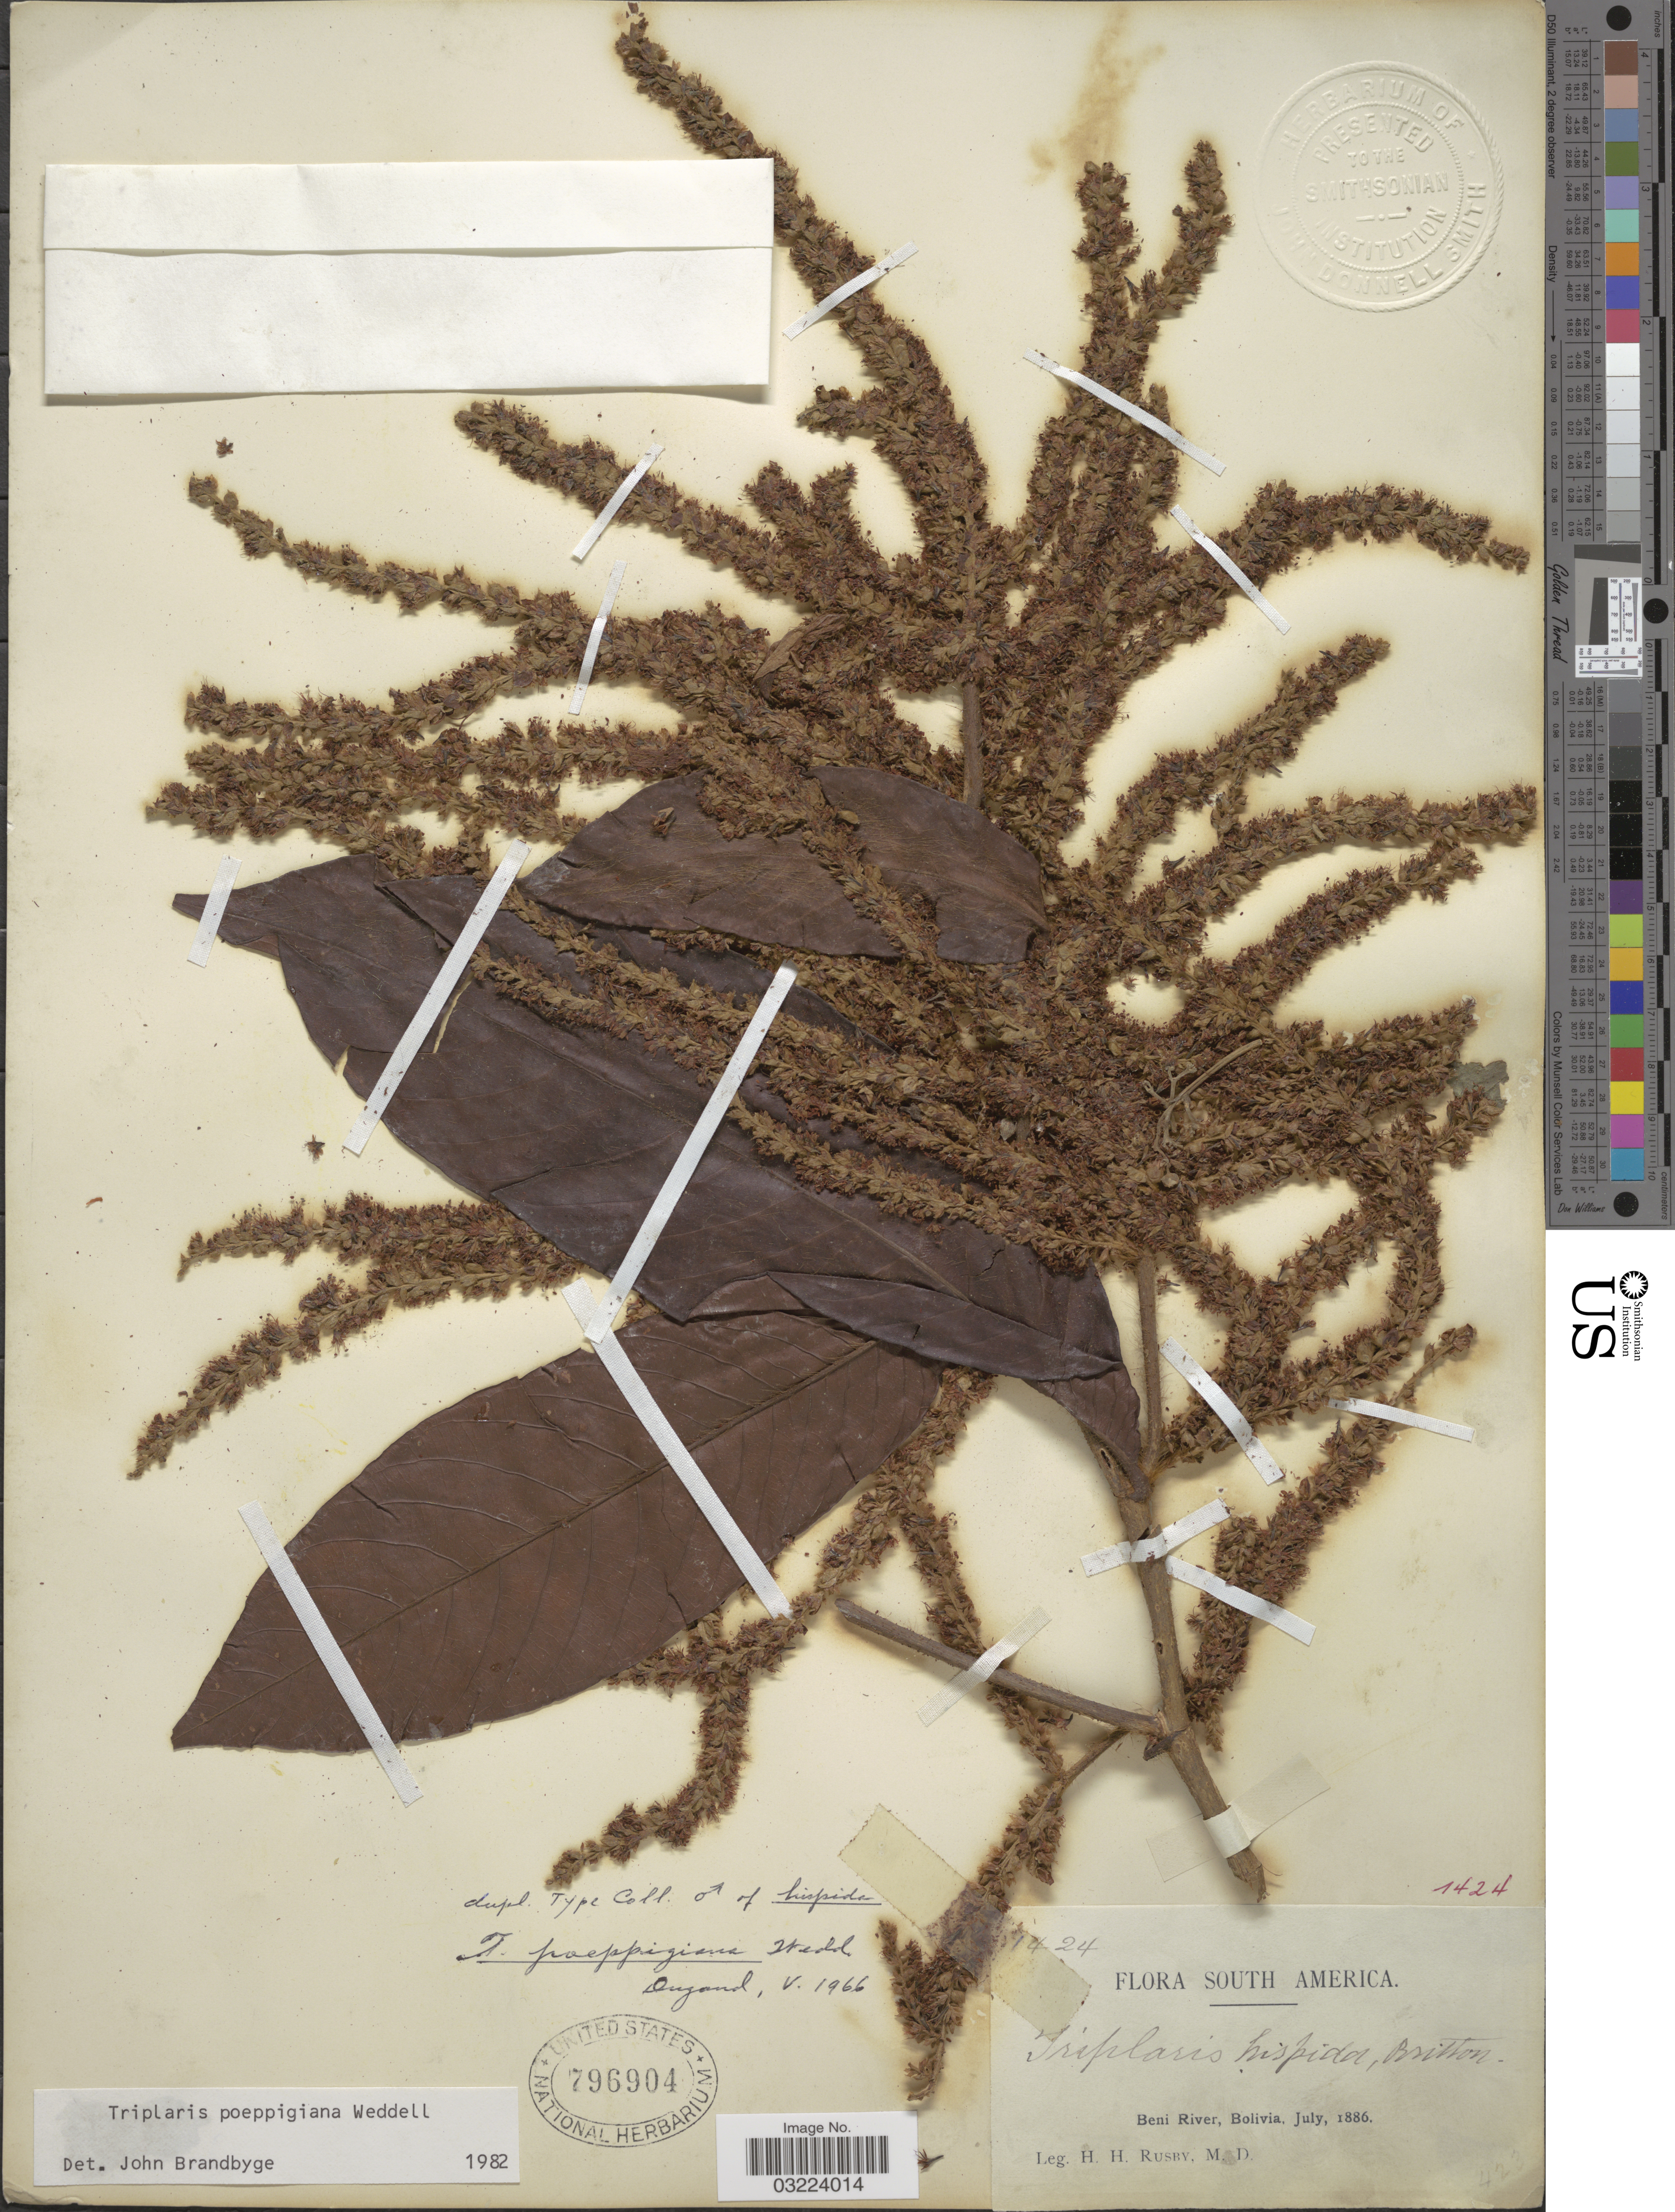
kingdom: Plantae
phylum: Tracheophyta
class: Magnoliopsida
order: Caryophyllales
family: Polygonaceae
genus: Triplaris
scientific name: Triplaris poeppigiana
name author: Wedd.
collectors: H. H. Rusby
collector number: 1424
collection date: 1886-07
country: Bolivia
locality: Beni River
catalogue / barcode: US 796904